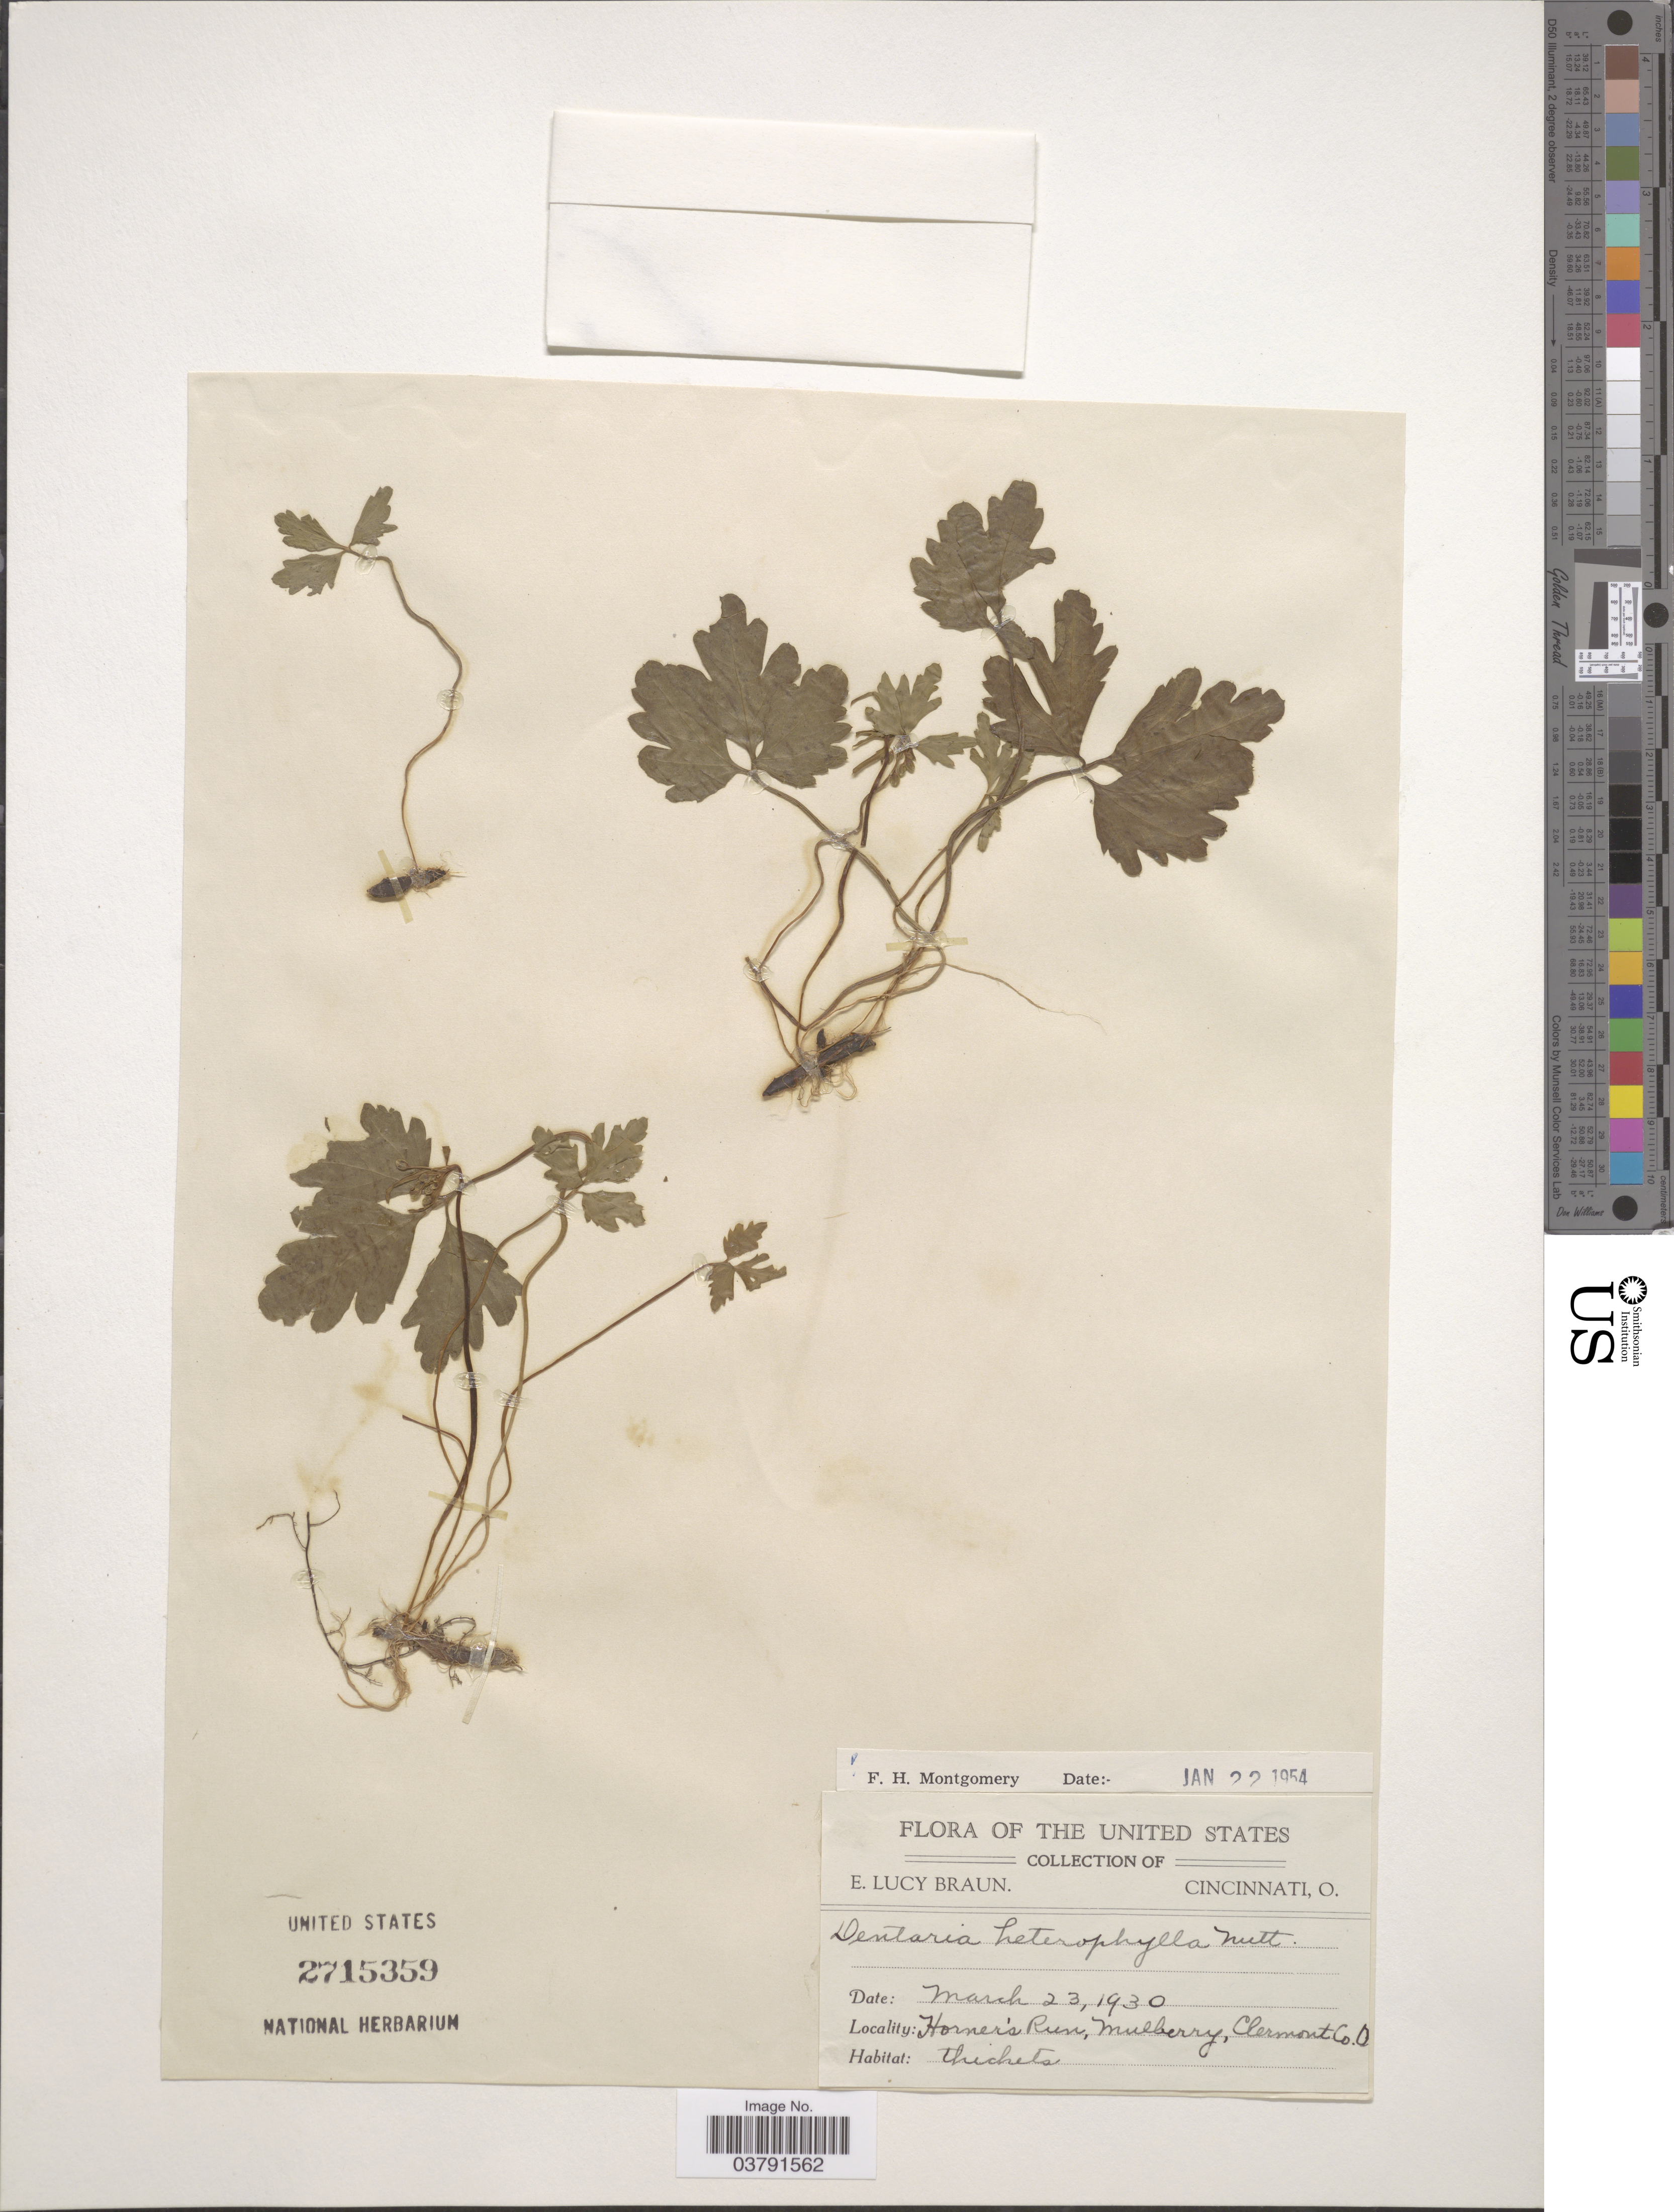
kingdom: Plantae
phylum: Tracheophyta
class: Magnoliopsida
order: Brassicales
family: Brassicaceae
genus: Dentaria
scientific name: Dentaria heterophylla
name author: Nutt.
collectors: E. L. Braun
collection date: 1930-03-23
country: United States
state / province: Ohio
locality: Horner's Run, Mulberry, Clermont Co.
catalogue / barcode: US 2715359